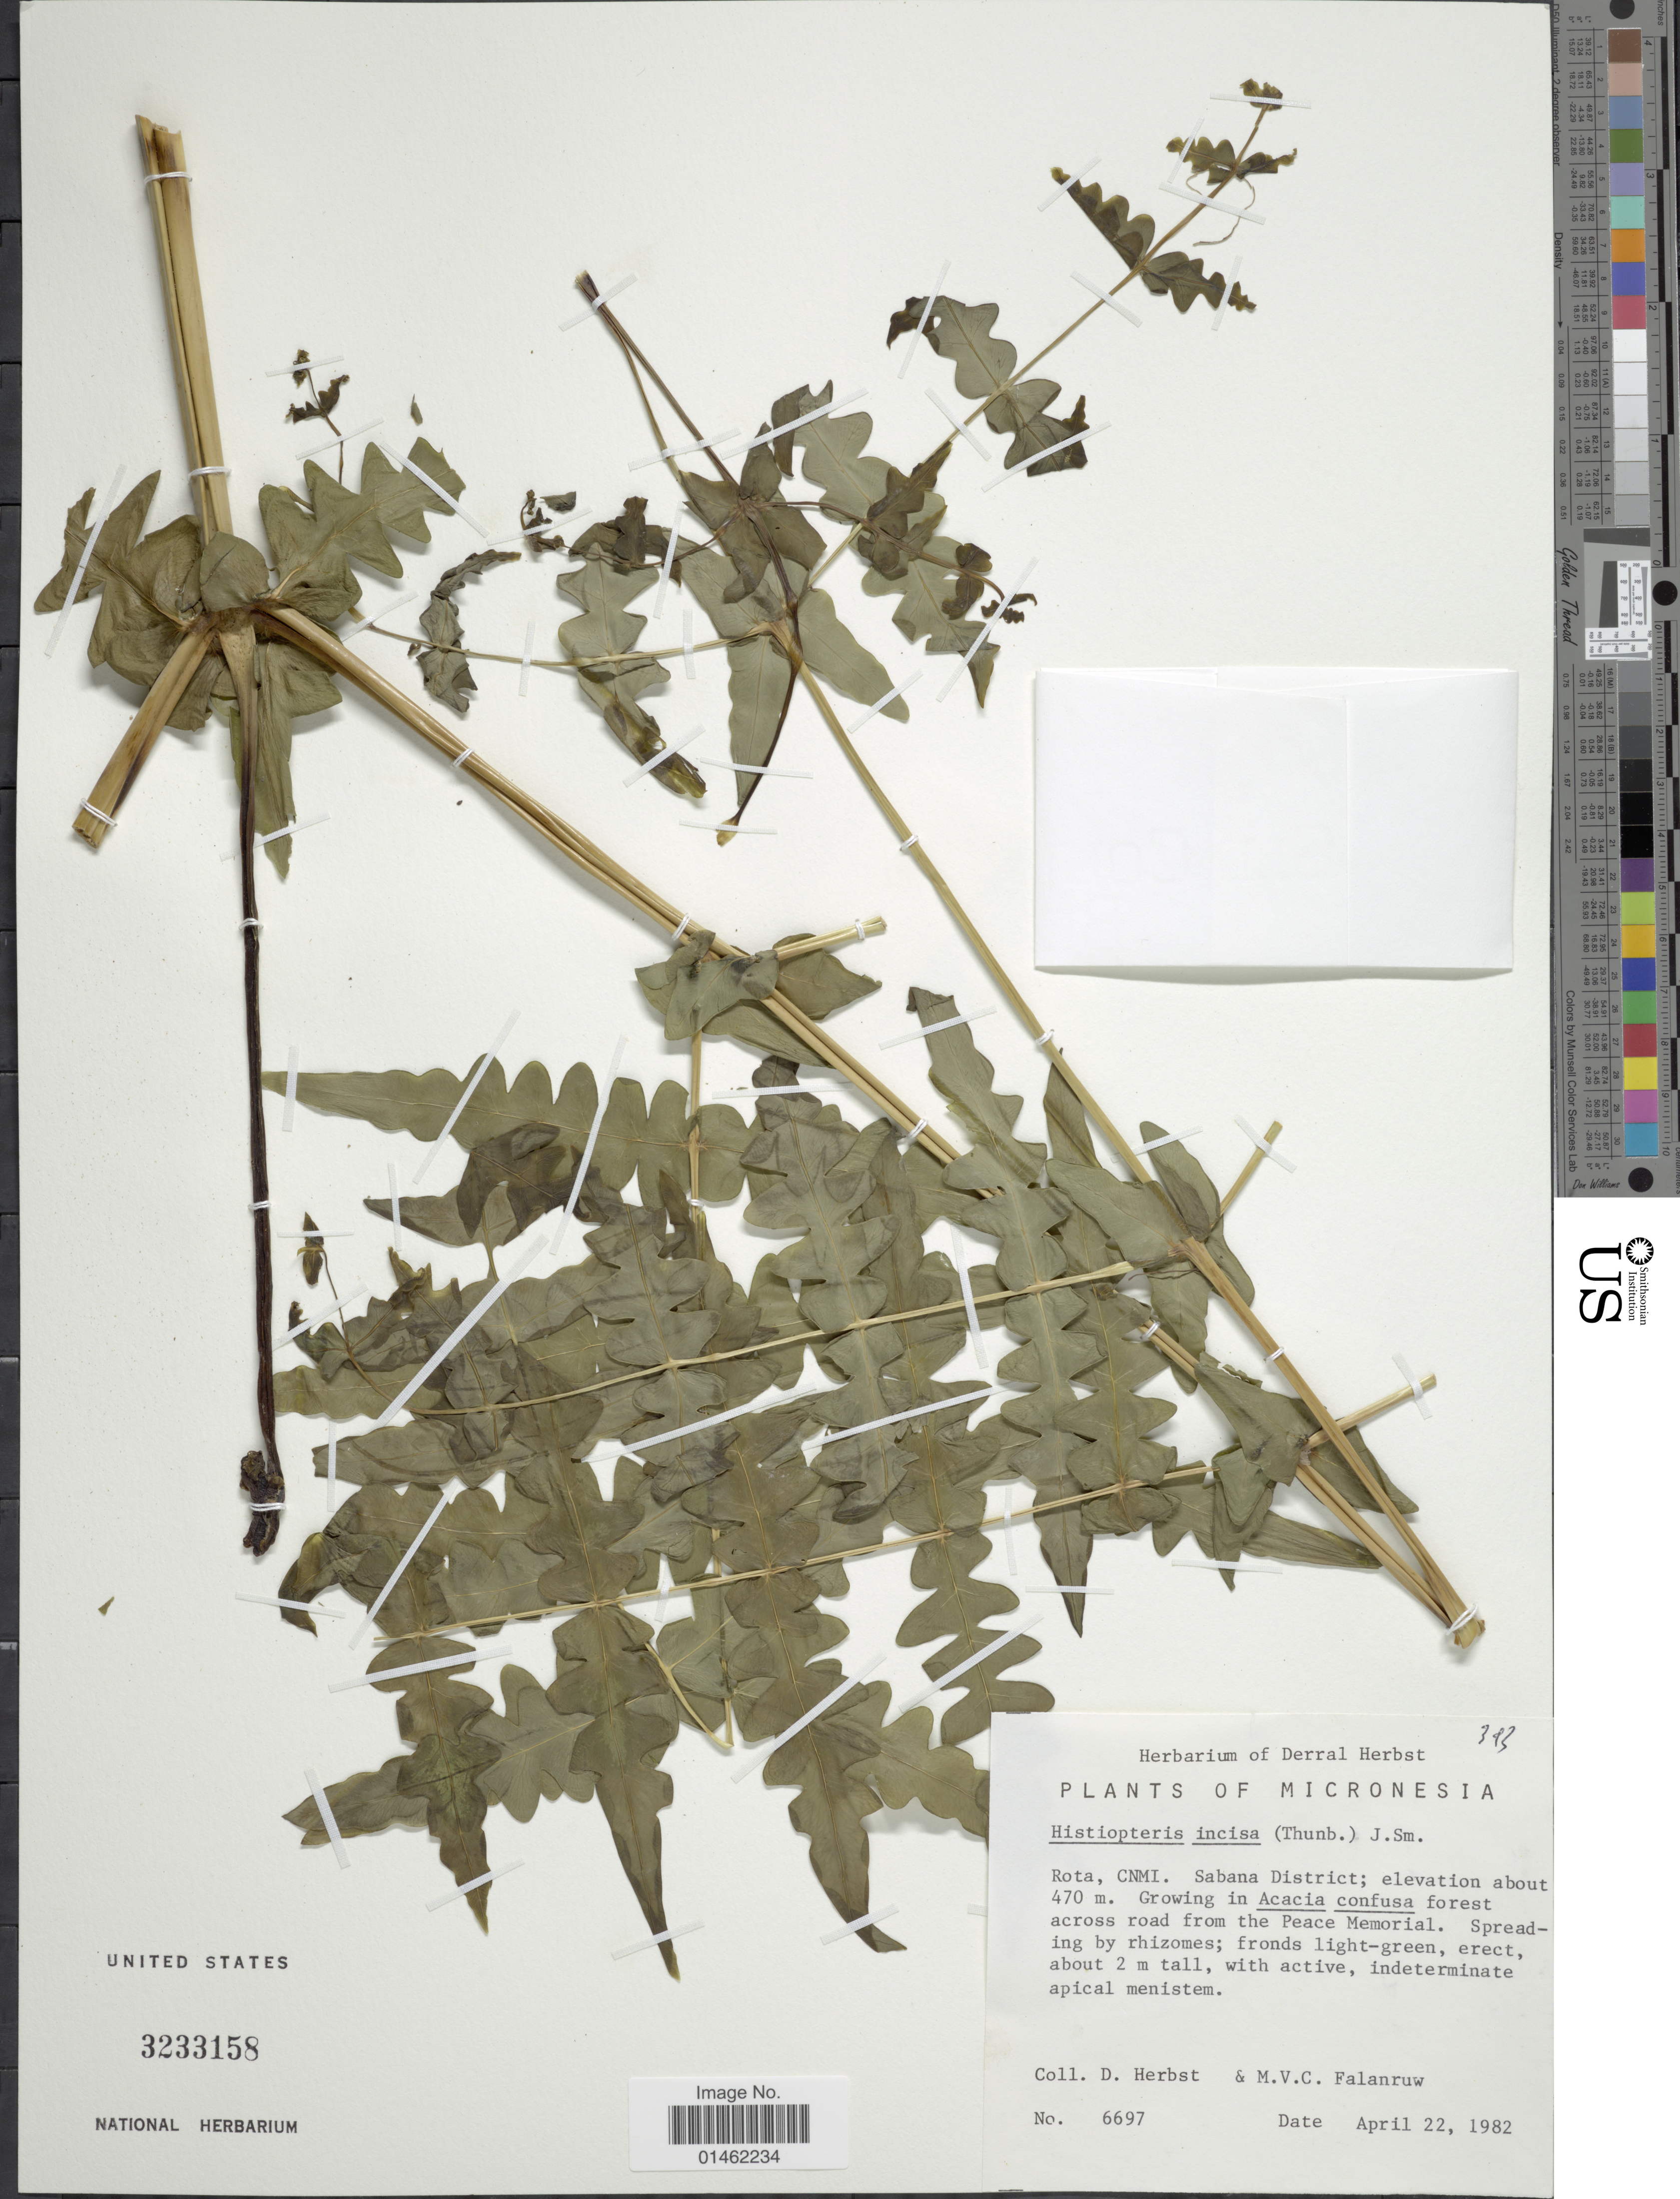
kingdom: Plantae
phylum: Tracheophyta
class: Polypodiopsida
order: Polypodiales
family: Dennstaedtiaceae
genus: Histiopteris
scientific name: Histiopteris incisa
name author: (Thunb.) J. Sm.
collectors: D. Herbst & M. V. Falanruw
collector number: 6697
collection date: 1982-04-22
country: Northern Mariana Islands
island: Rota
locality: Micronesia, Rota, CNMI. Sabana District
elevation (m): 470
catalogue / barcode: US 3233158